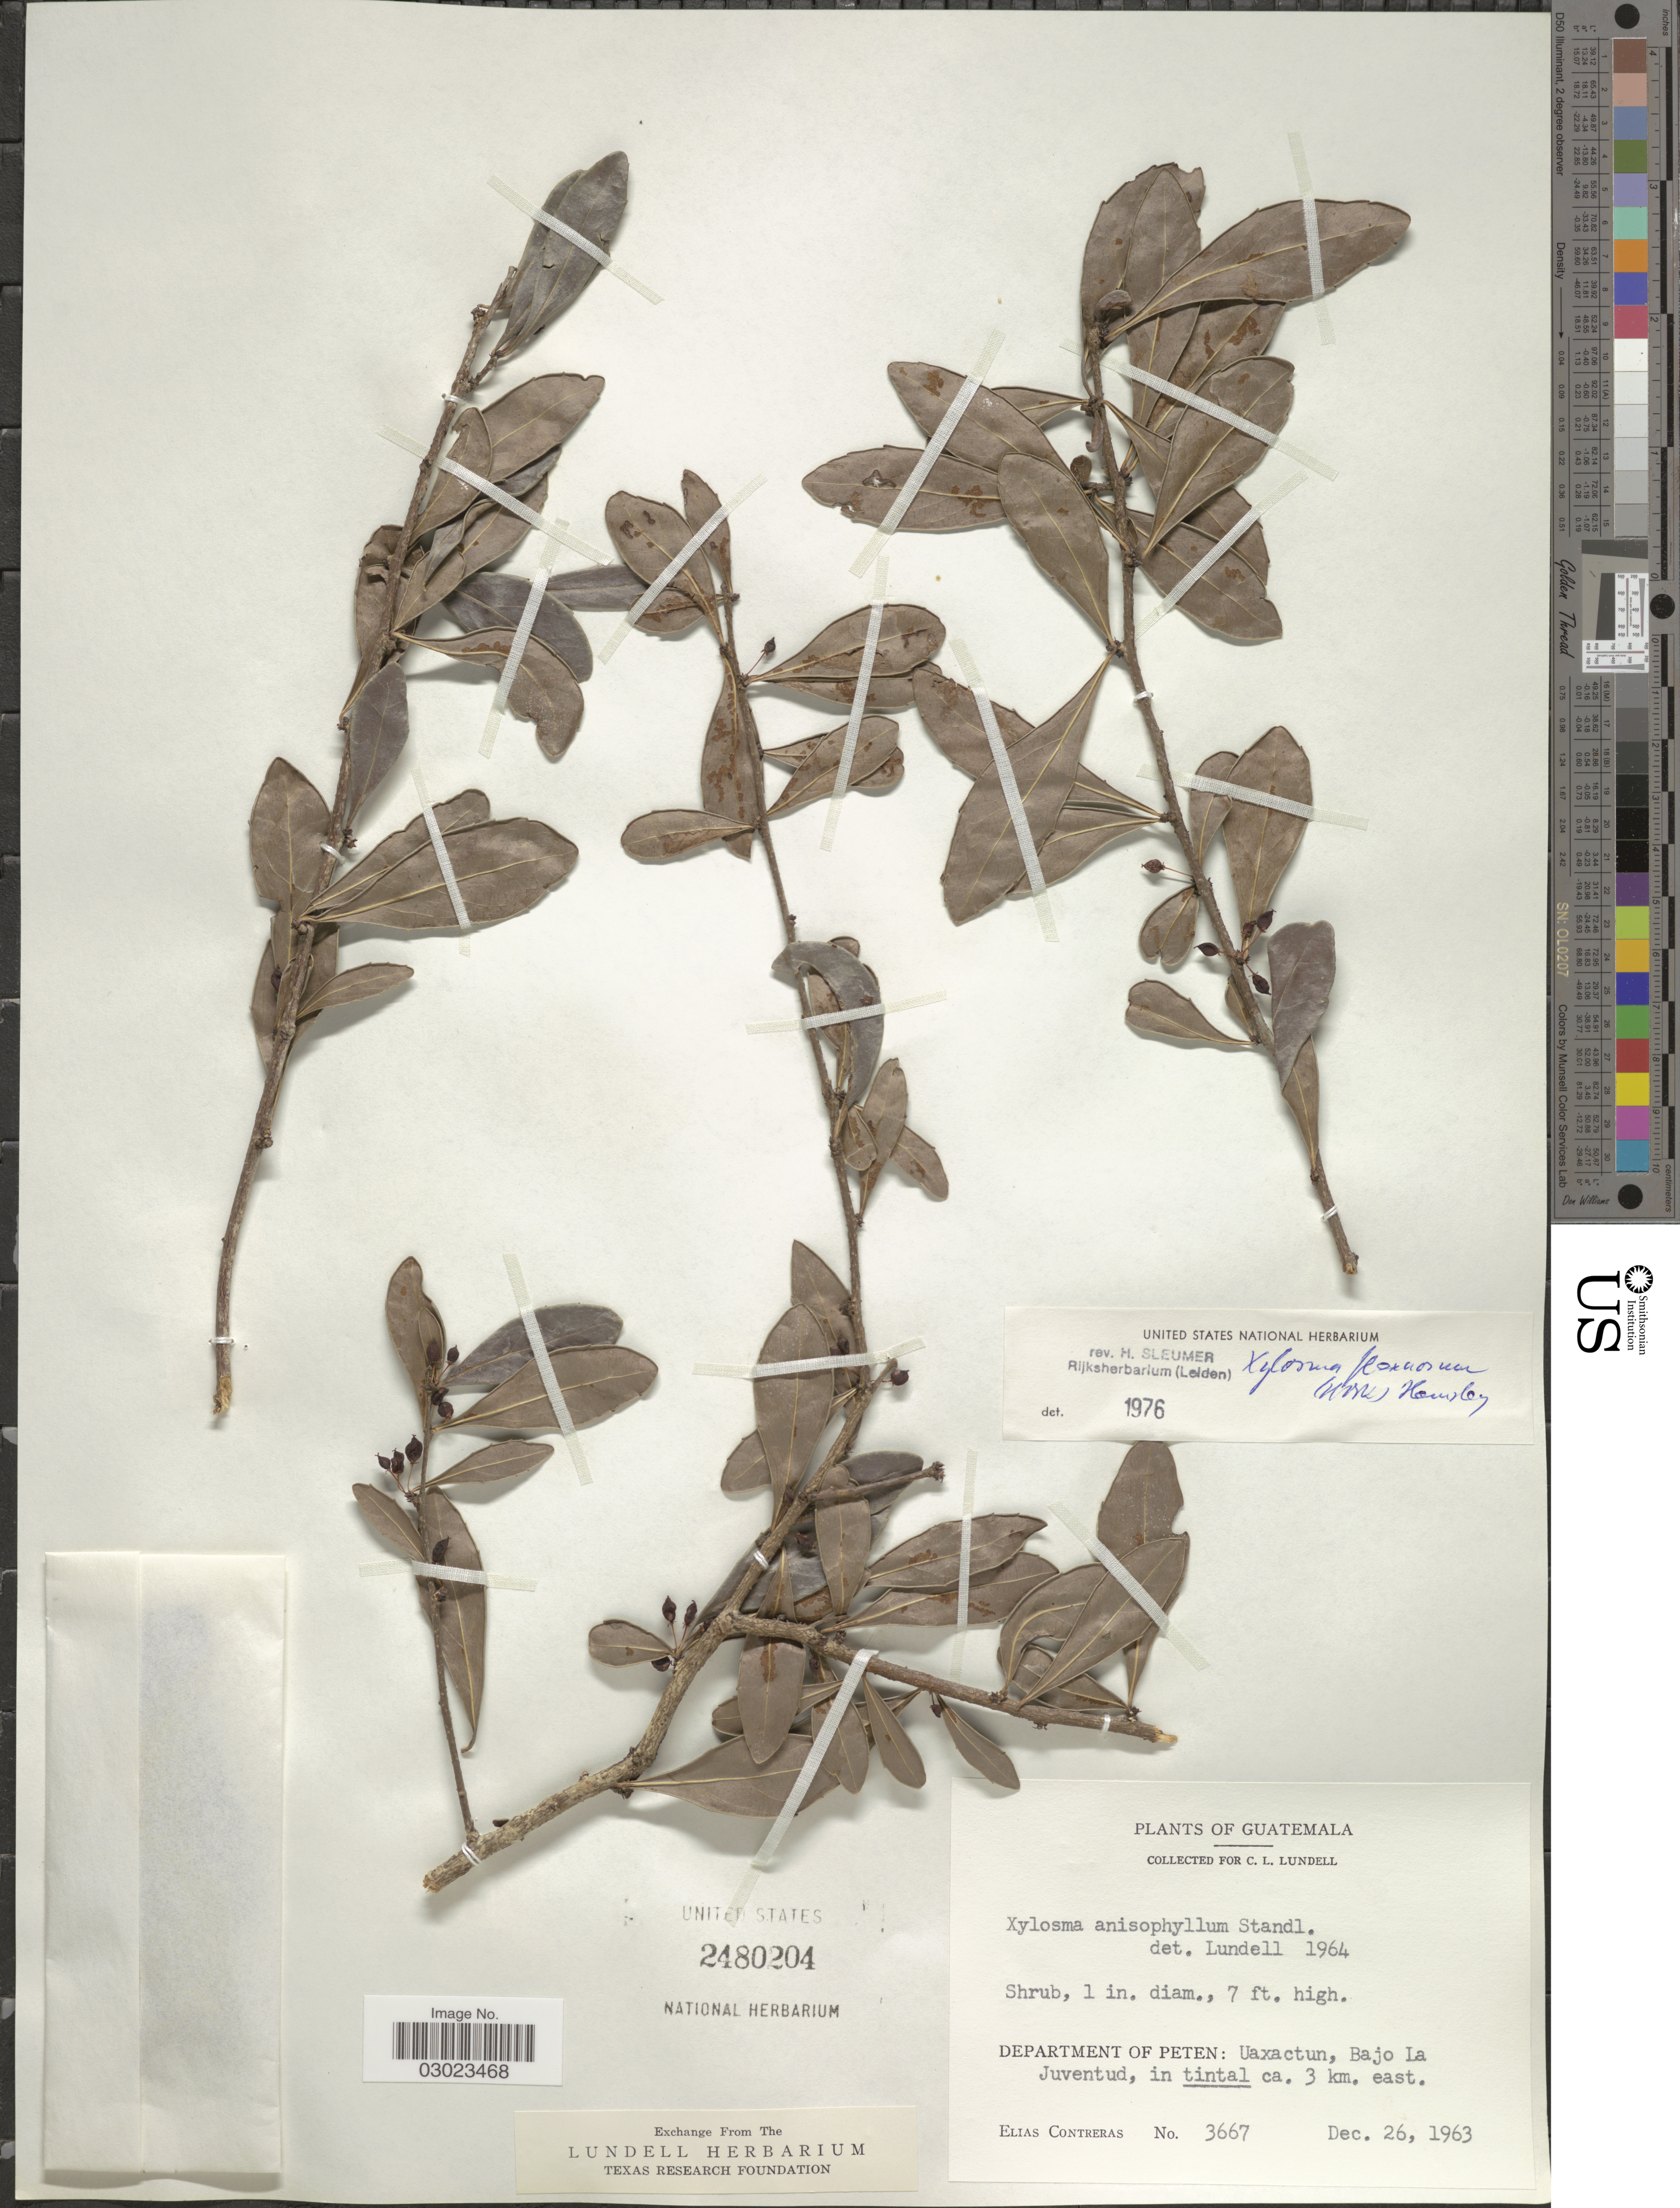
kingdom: Plantae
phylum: Tracheophyta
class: Magnoliopsida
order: Malpighiales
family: Salicaceae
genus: Xylosma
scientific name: Xylosma flexuosa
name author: (Kunth) Hemsl.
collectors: E. Contreras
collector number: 3667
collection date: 1963-12-26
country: Guatemala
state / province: El Petén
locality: Department of Peten: Uaxactun, Bajo La Juventud, in tintal ca. 3 km. east.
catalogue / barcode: US 2480204